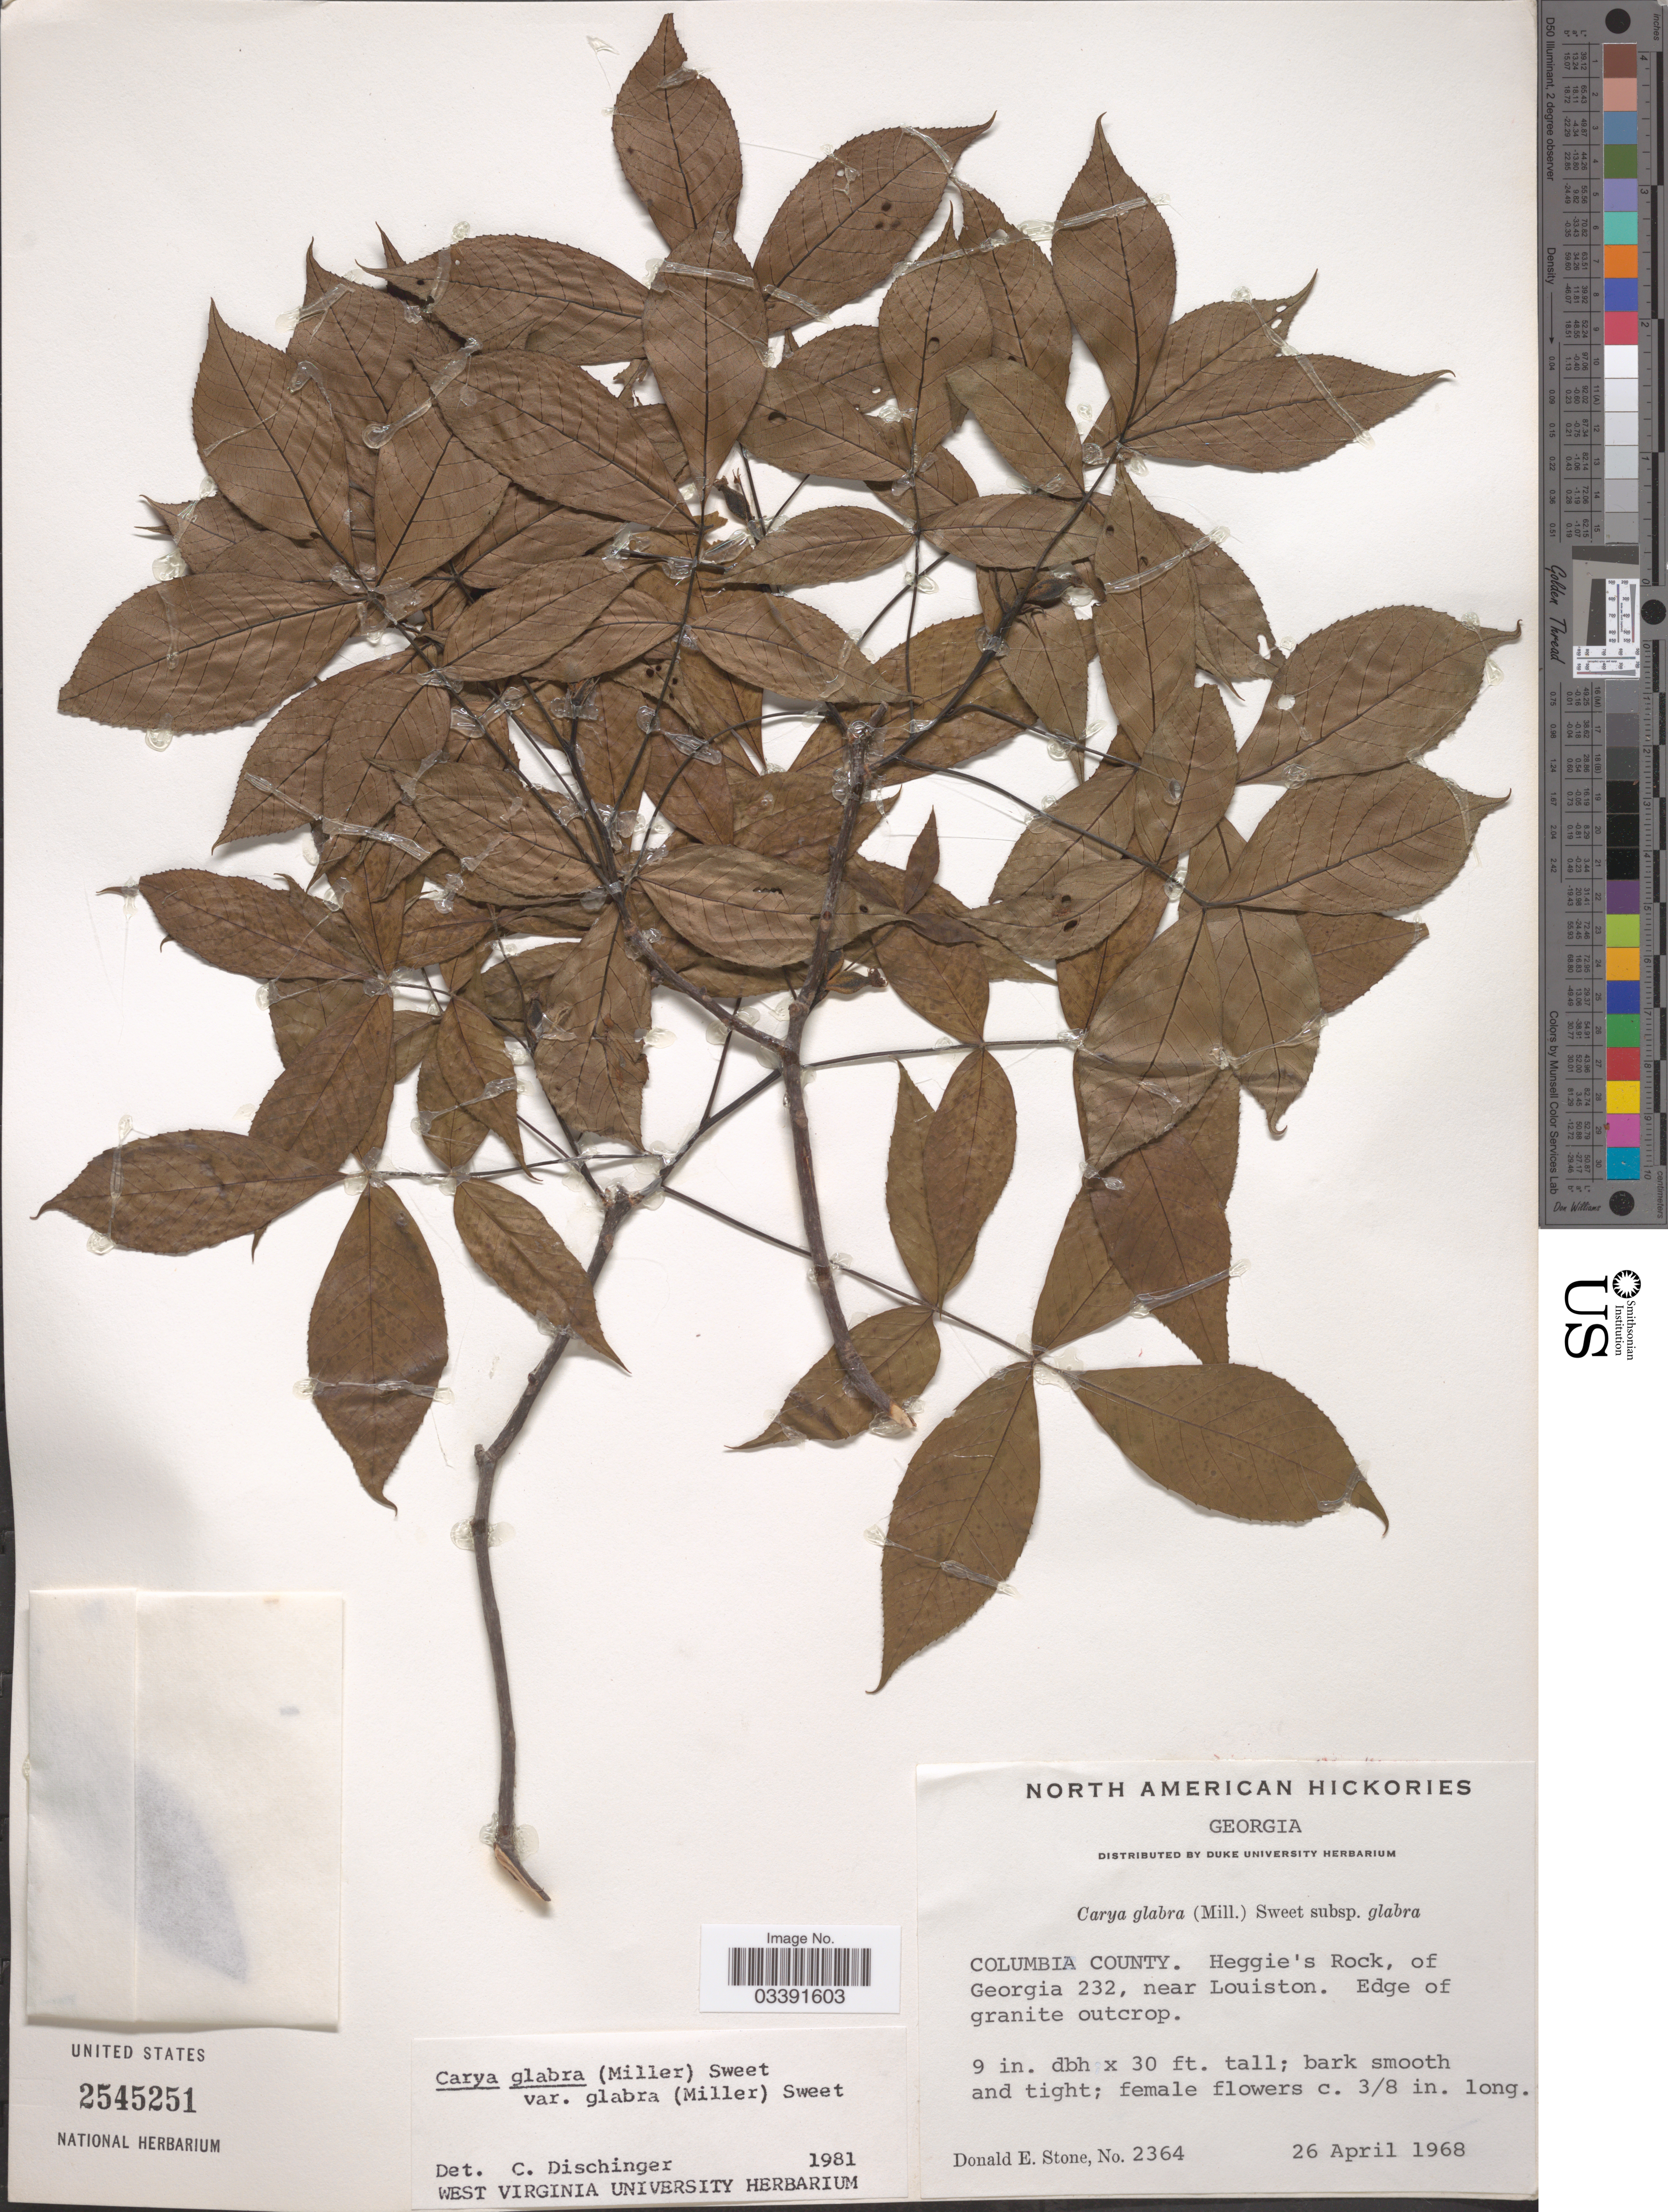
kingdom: Plantae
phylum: Tracheophyta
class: Magnoliopsida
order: Fagales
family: Juglandaceae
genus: Carya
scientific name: Carya glabra var. glabra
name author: (Mill.) Sweet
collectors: D. Stone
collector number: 2364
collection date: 1968-04-26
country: United States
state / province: Georgia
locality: Columbia County. Heggie's Rock, of Georgia 232, near Louiston.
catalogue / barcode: US 2545251